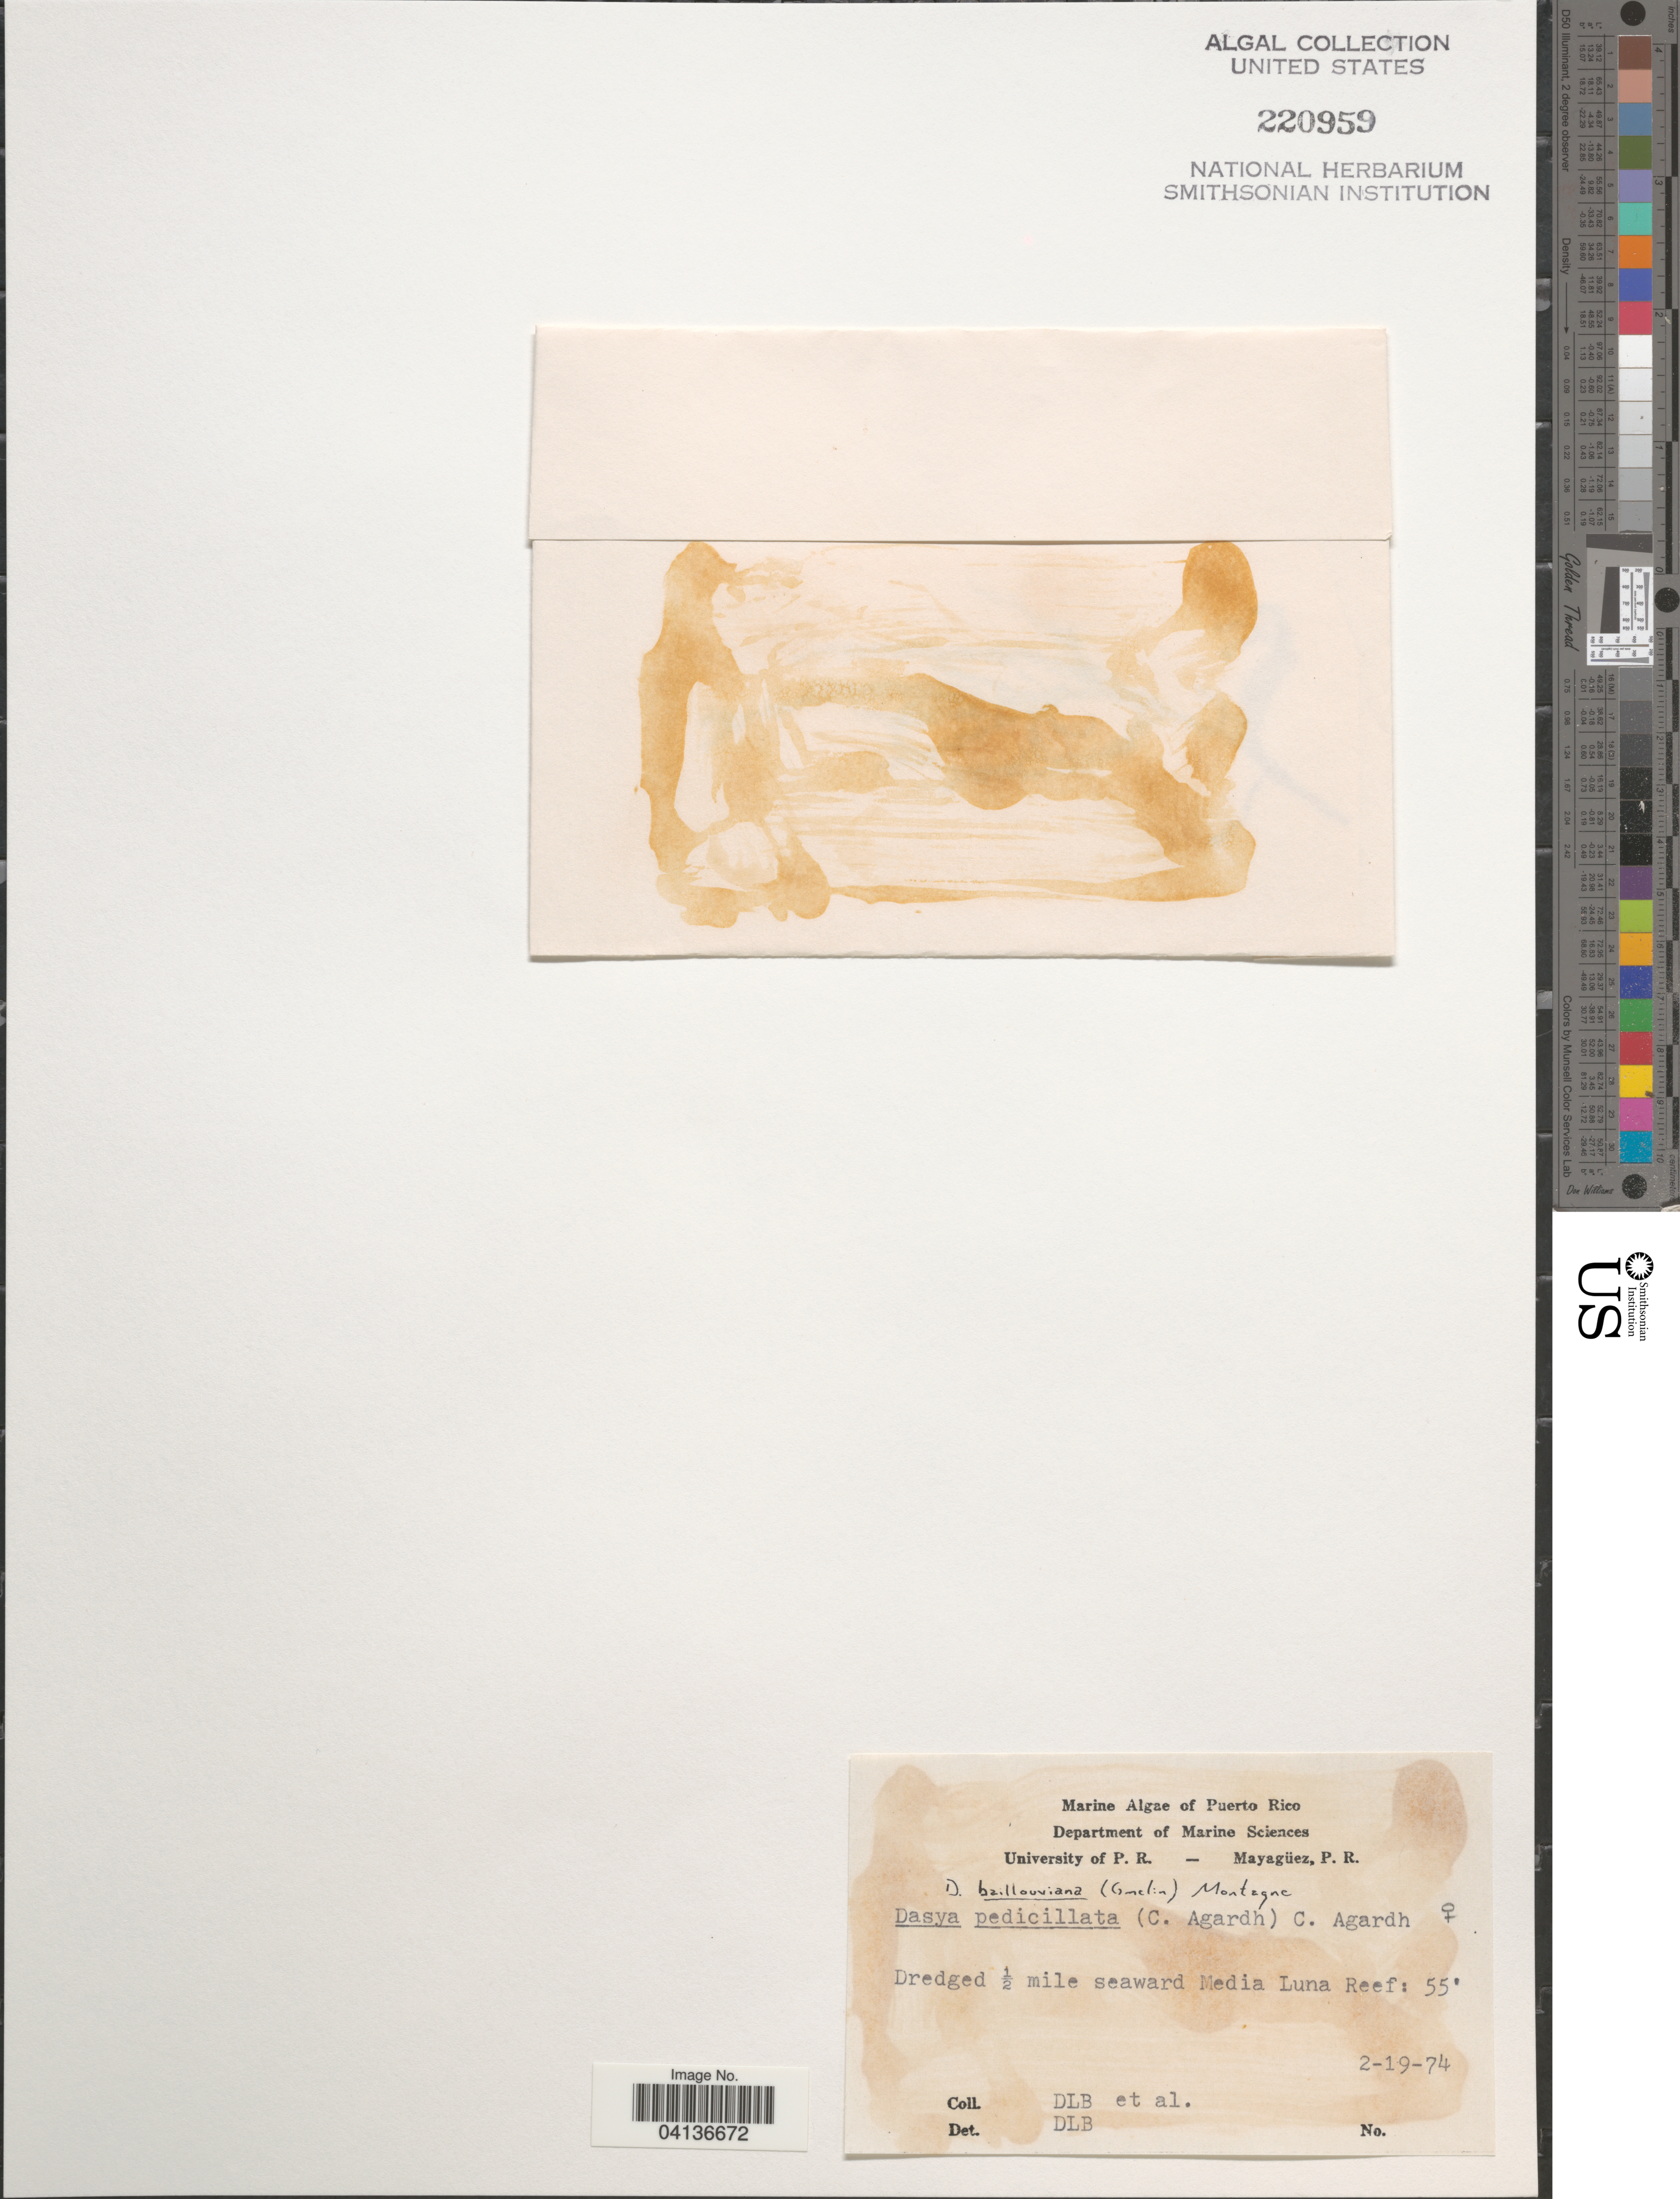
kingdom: Plantae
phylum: Rhodophyta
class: Florideophyceae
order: Ceramiales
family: Dasyaceae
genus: Dasya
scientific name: Dasya pedicellata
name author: (C. Agardh) C. Agardh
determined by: Algae name updating Project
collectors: D. L. B. & et al.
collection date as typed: Transcribed d/m/y: 19/2/74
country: Puerto Rico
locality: Dredged ½ mile seaward Media Luna Reef.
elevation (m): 17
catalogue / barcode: US 220959